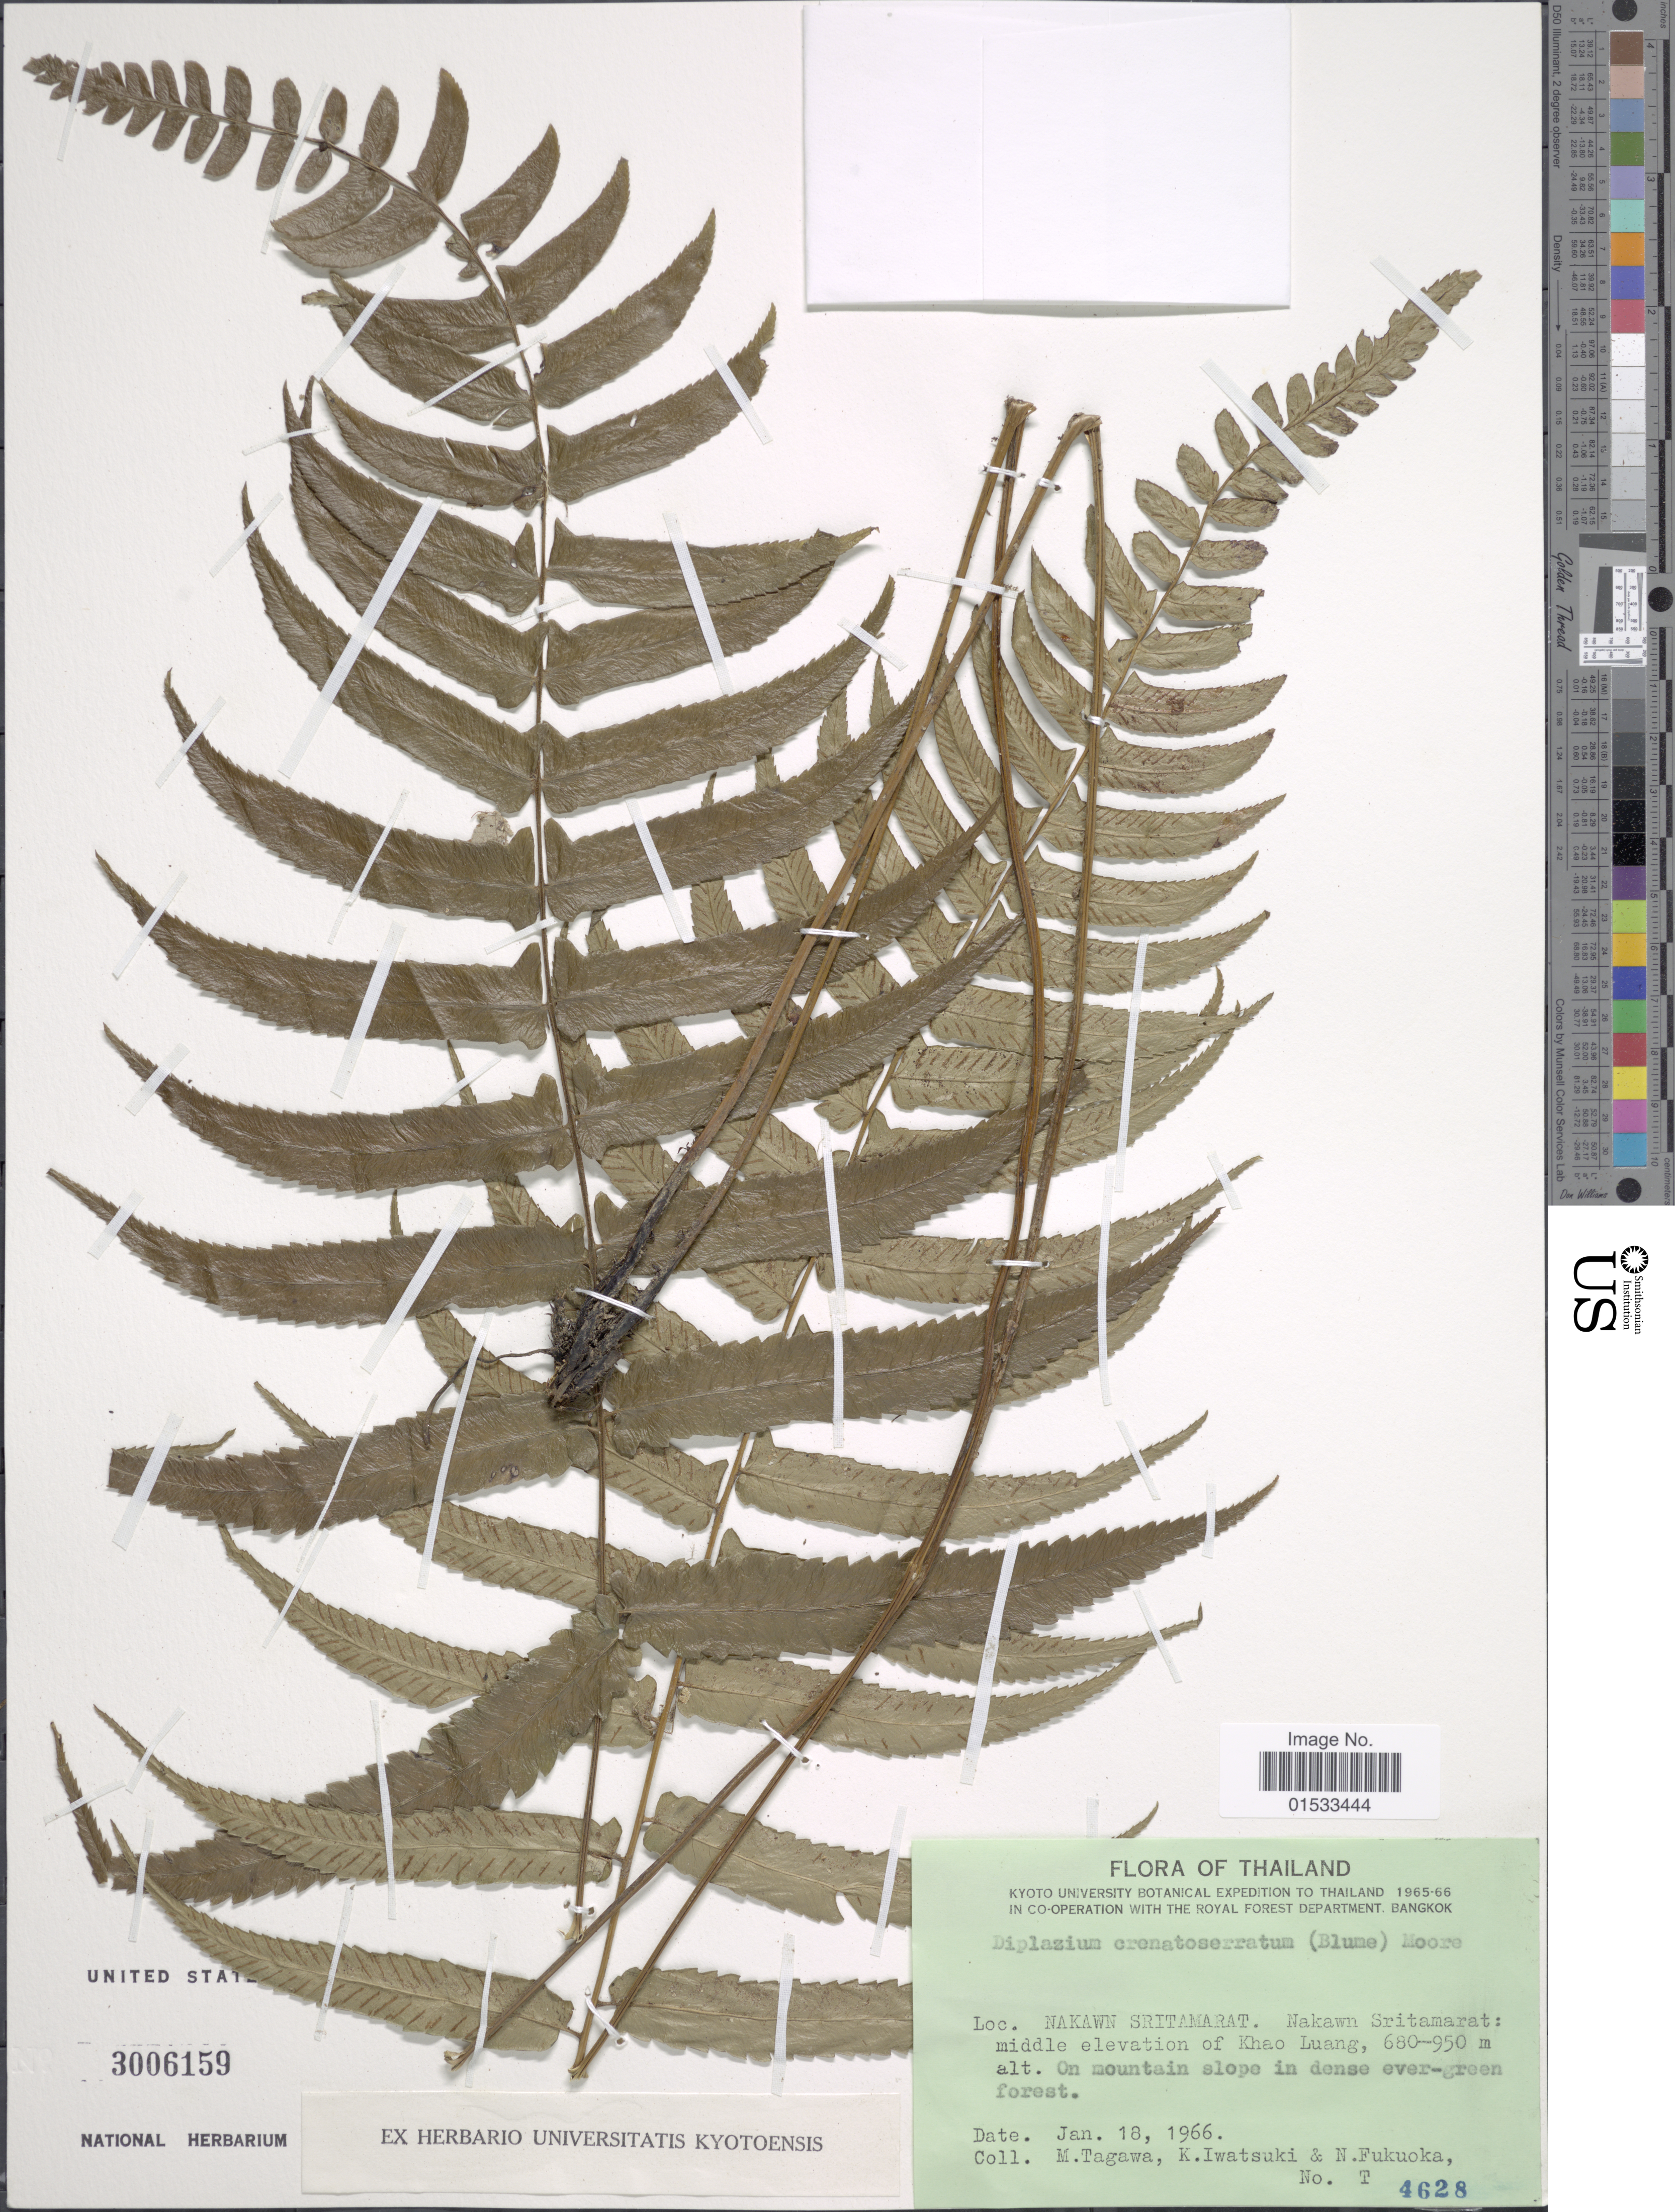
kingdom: Plantae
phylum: Tracheophyta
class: Polypodiopsida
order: Polypodiales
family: Athyriaceae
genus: Diplazium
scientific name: Diplazium crenatoserratum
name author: (Blume) T. Moore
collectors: M. Tagawa, K. Iwatsuki & N. Fukuoka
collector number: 4628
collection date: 1966-01-18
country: Thailand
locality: Nakwan Sitamarat, middle elevation of Khao Luang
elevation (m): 680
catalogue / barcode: US 3006159